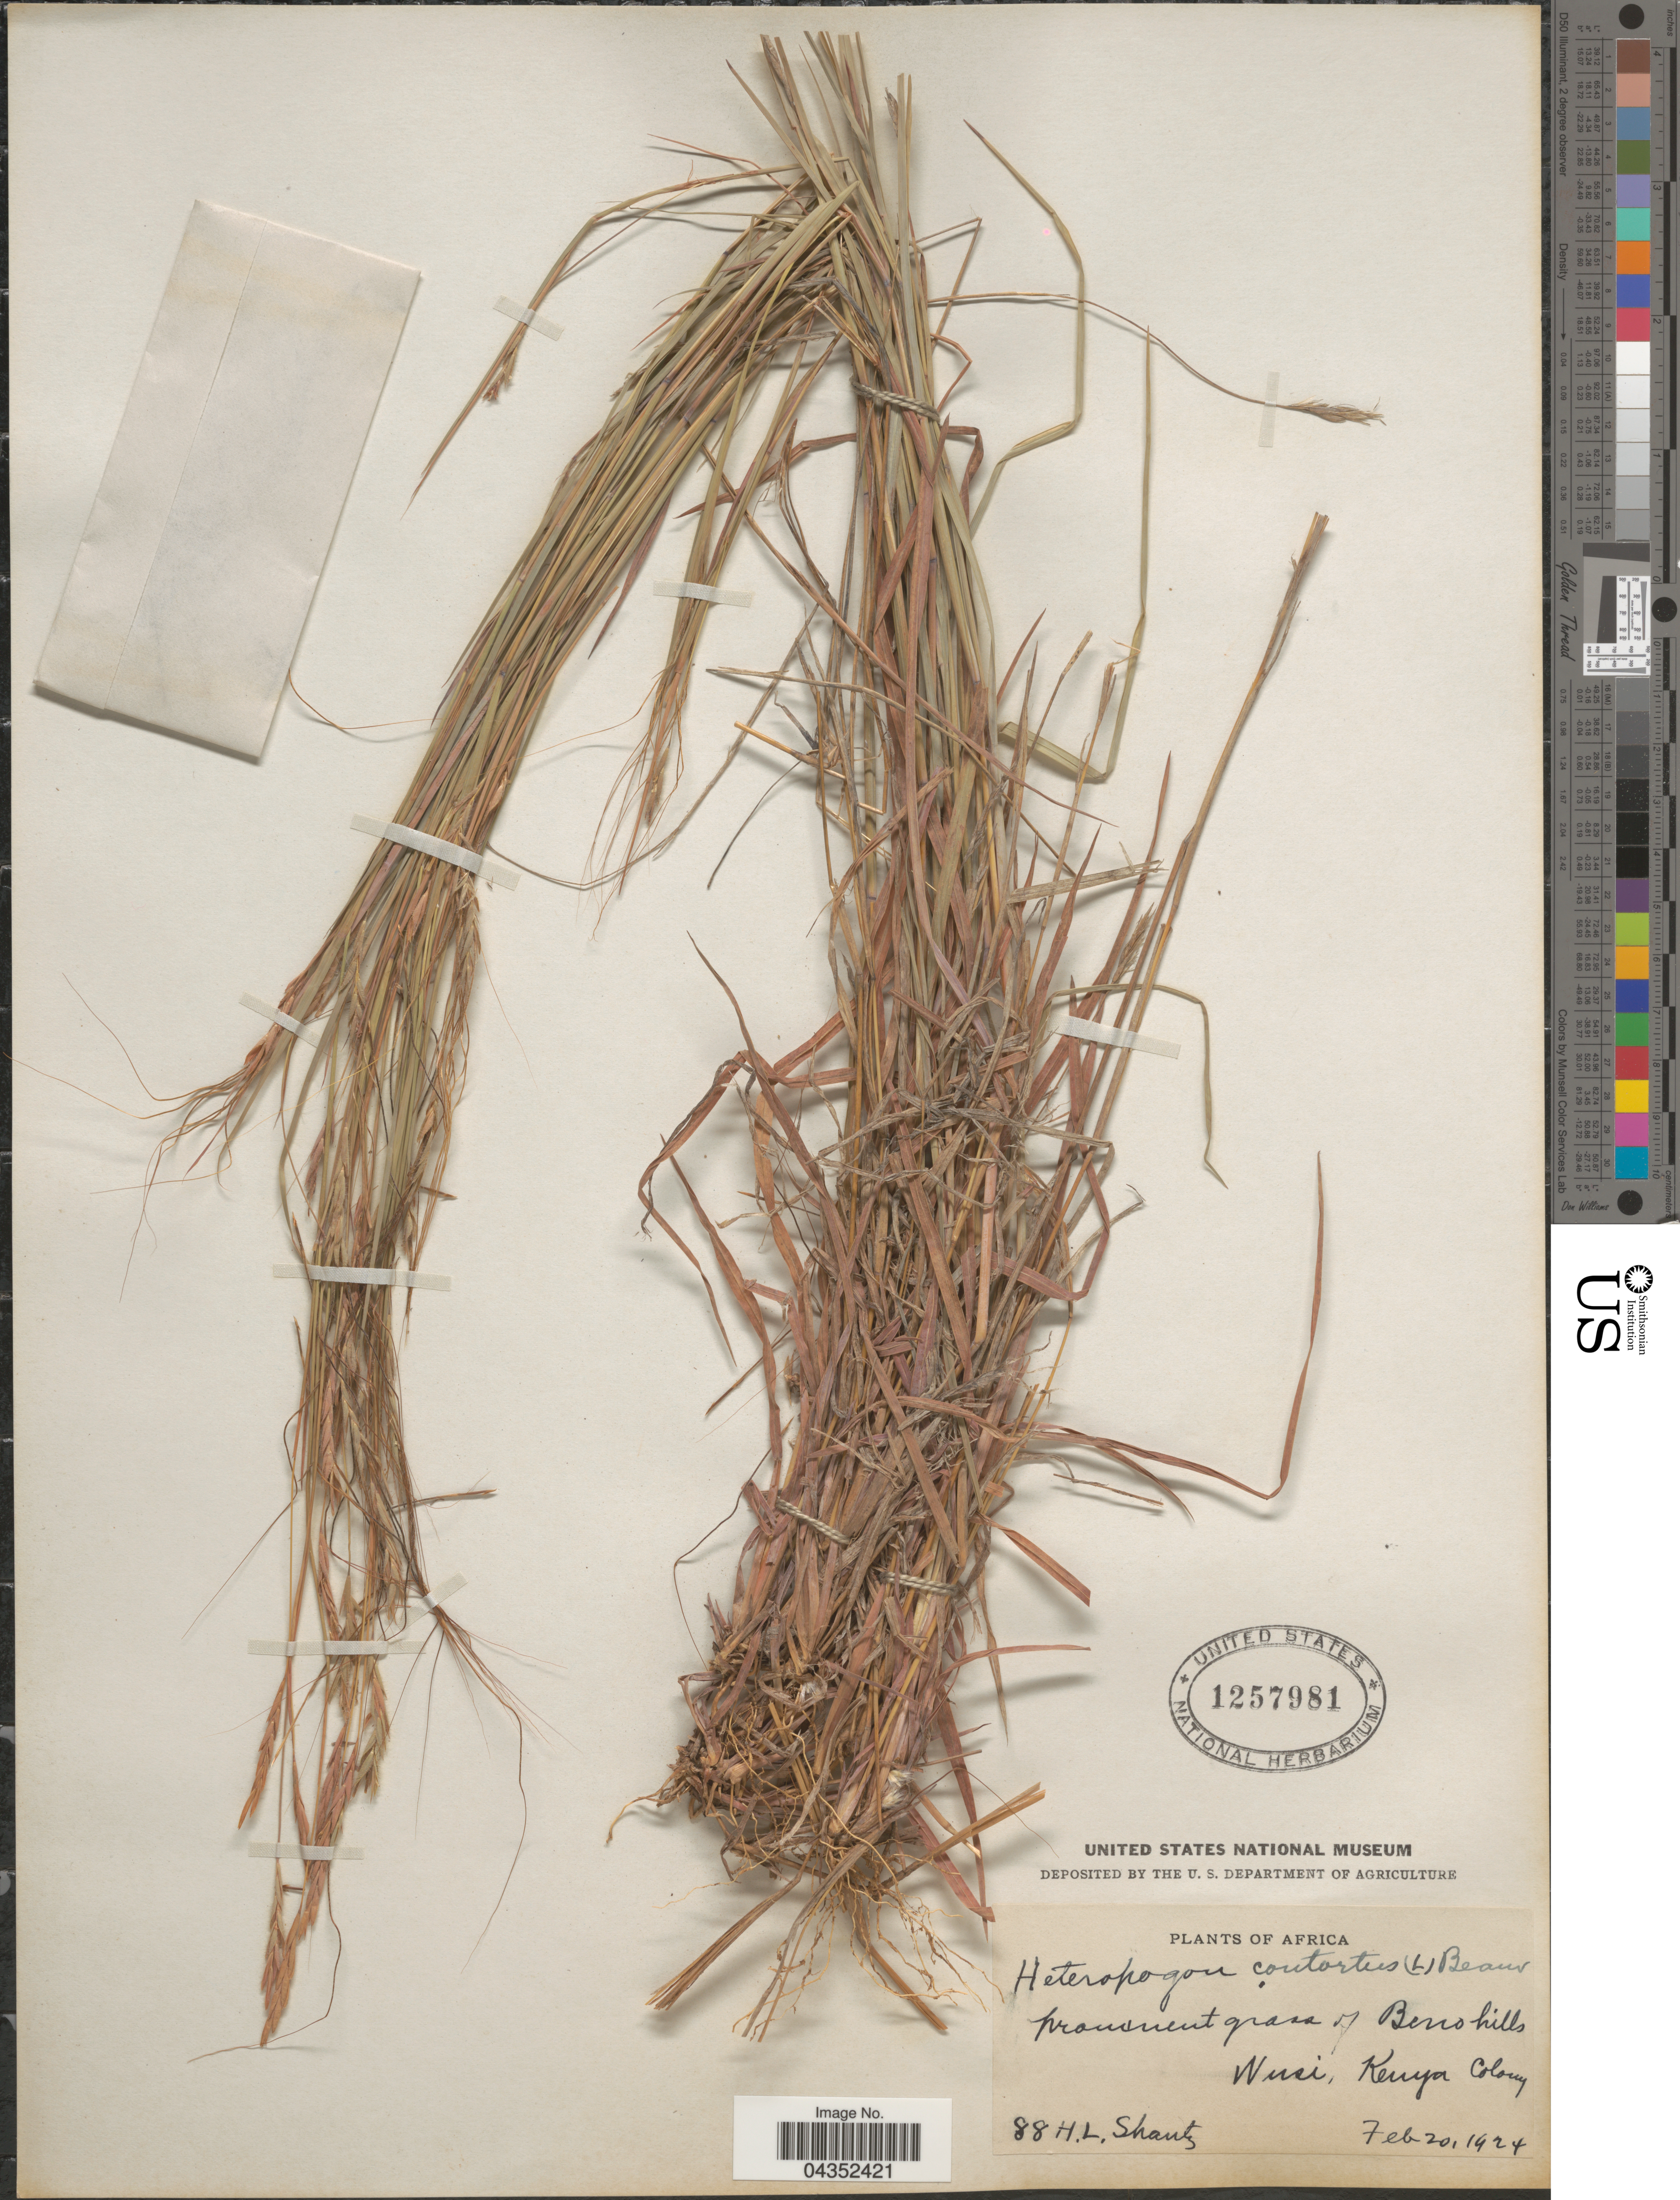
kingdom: Plantae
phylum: Tracheophyta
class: Liliopsida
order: Poales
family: Poaceae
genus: Heteropogon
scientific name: Heteropogon contortus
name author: (L.) P. Beauv. ex Roem. & Schult.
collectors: H. Shantz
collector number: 88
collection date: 1924-02-20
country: Kenya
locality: Prominent grass of Berro hills. Wusi, Kenya Colony.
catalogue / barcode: US 1257981